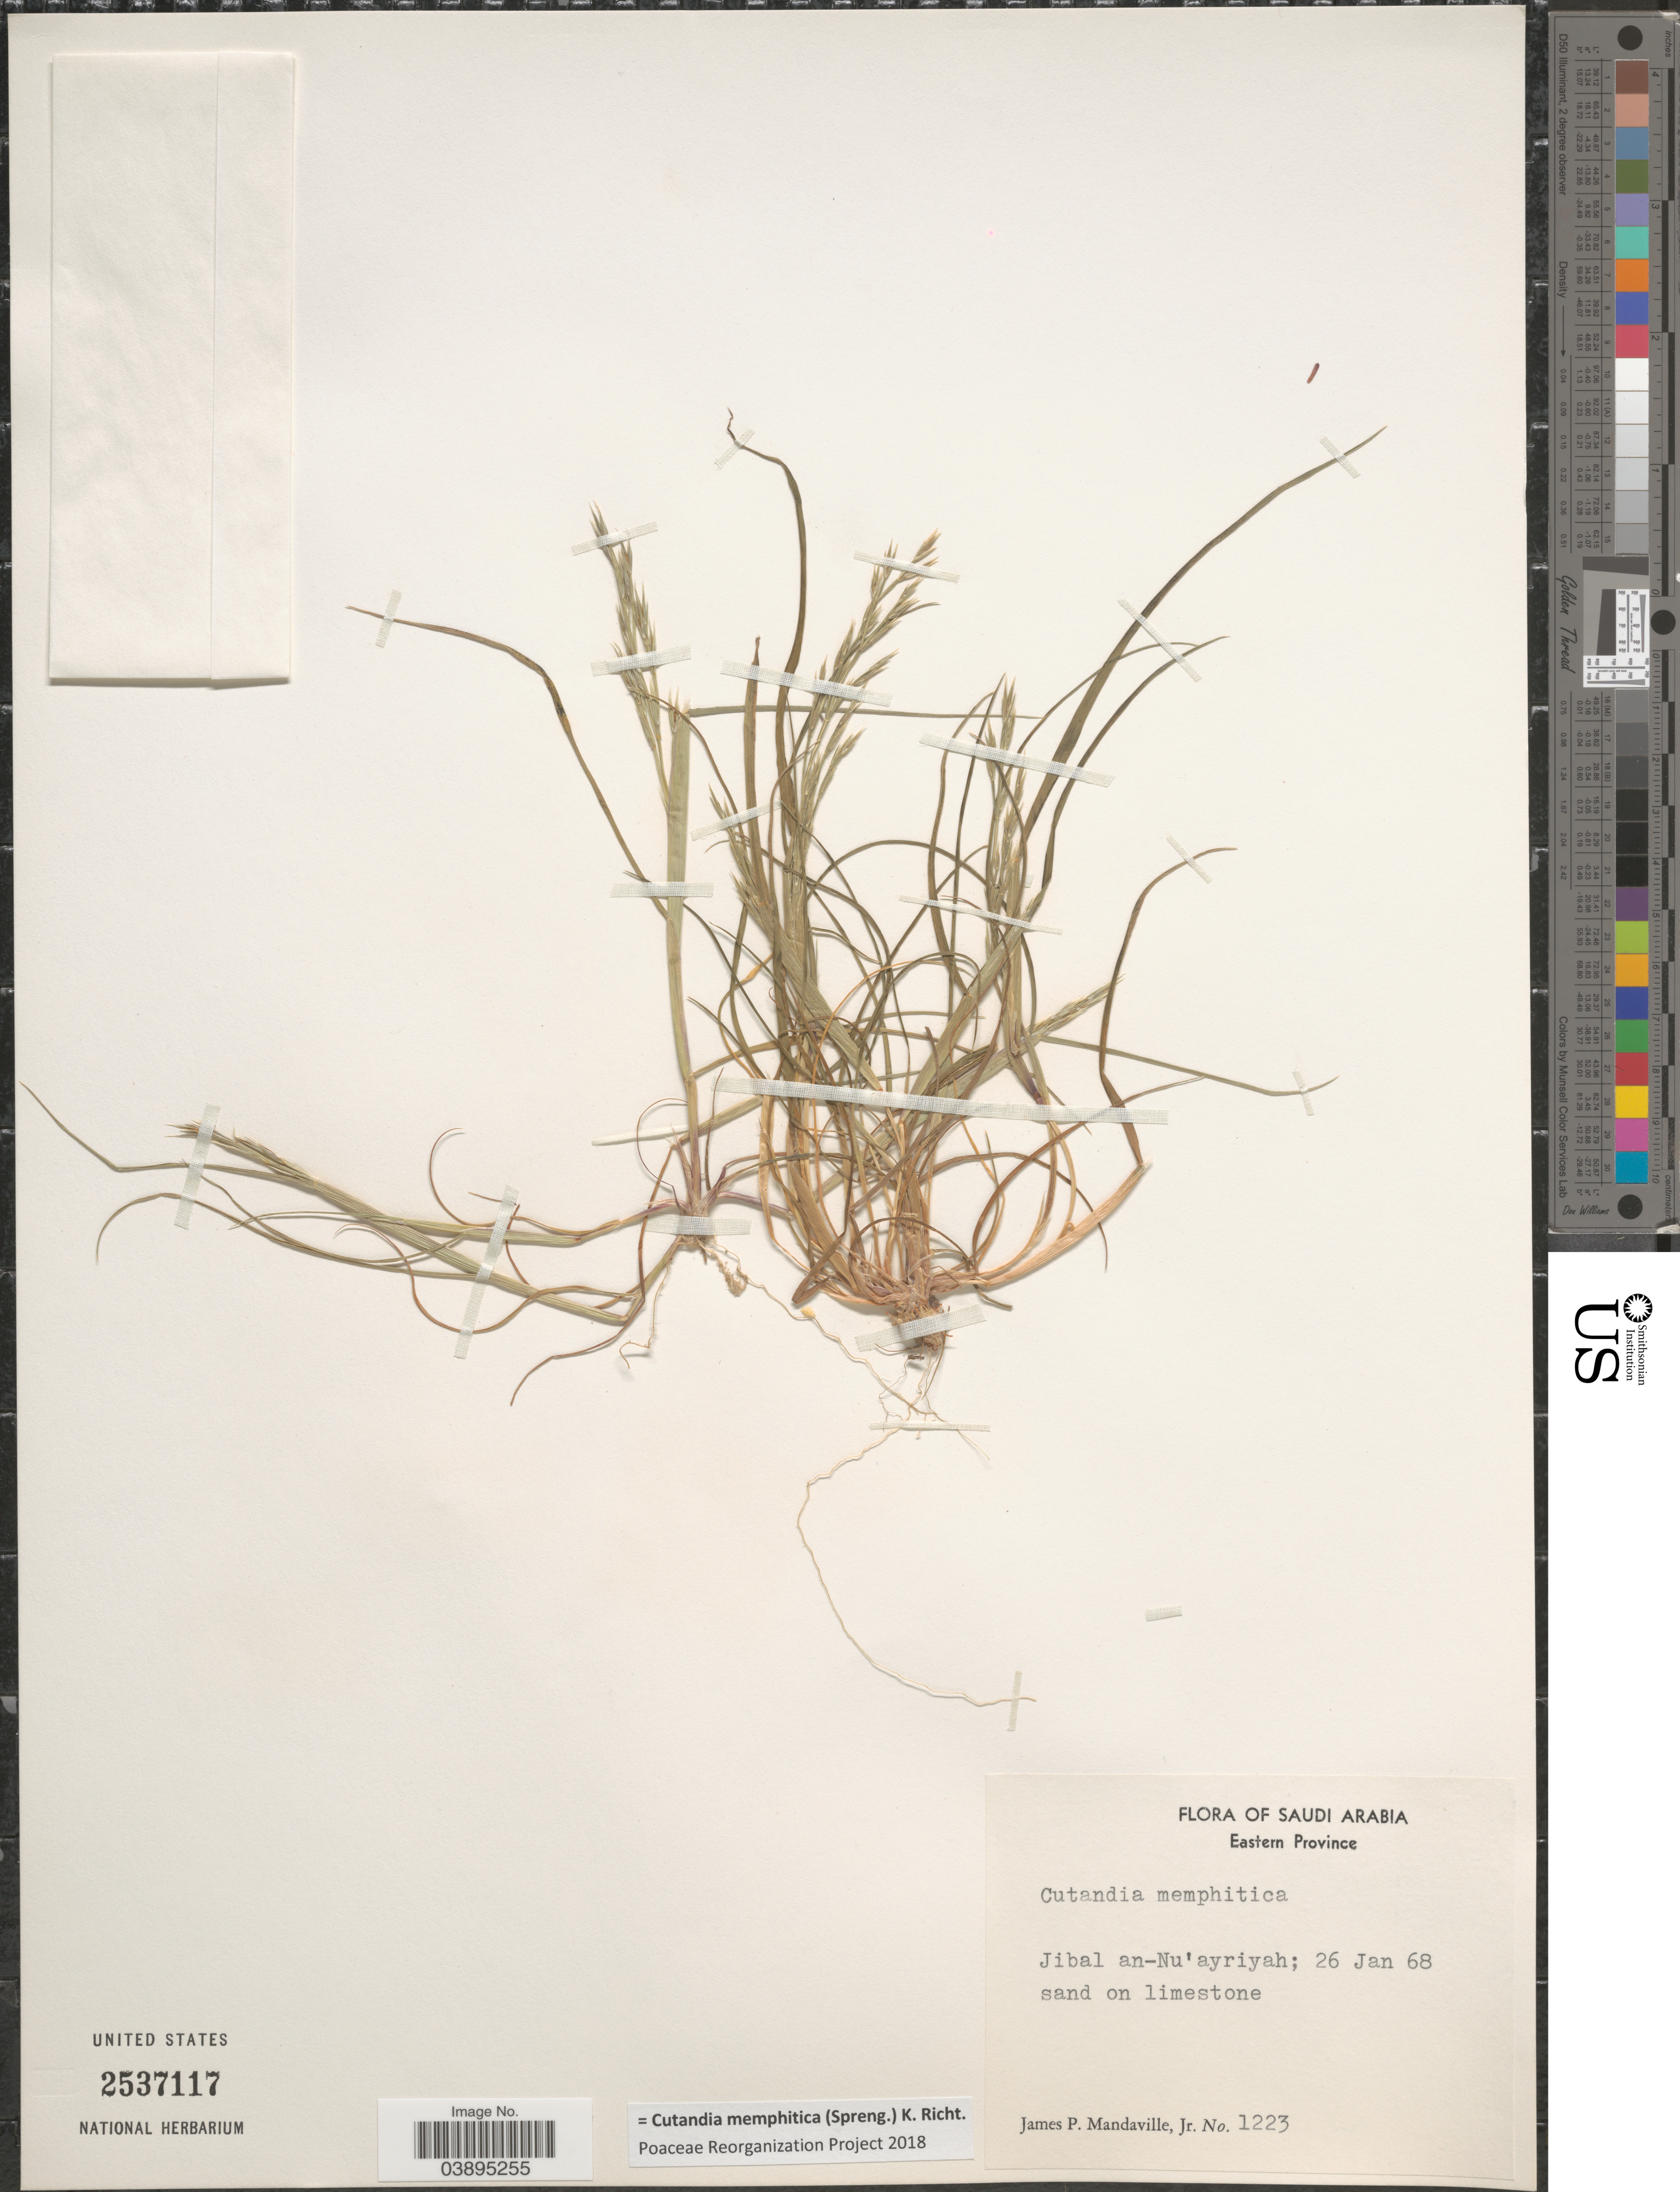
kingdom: Plantae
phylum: Tracheophyta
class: Liliopsida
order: Poales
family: Poaceae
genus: Cutandia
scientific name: Cutandia memphitica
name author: (Spreng.) K. Richt.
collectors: J. Mandaville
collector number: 1223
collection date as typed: Transcribed d/m/y: 26/1/68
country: Saudi Arabia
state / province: Ash Sharqiyah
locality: Eastern Province. Jibal an-Nu'ayriyah.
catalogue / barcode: US 2537117